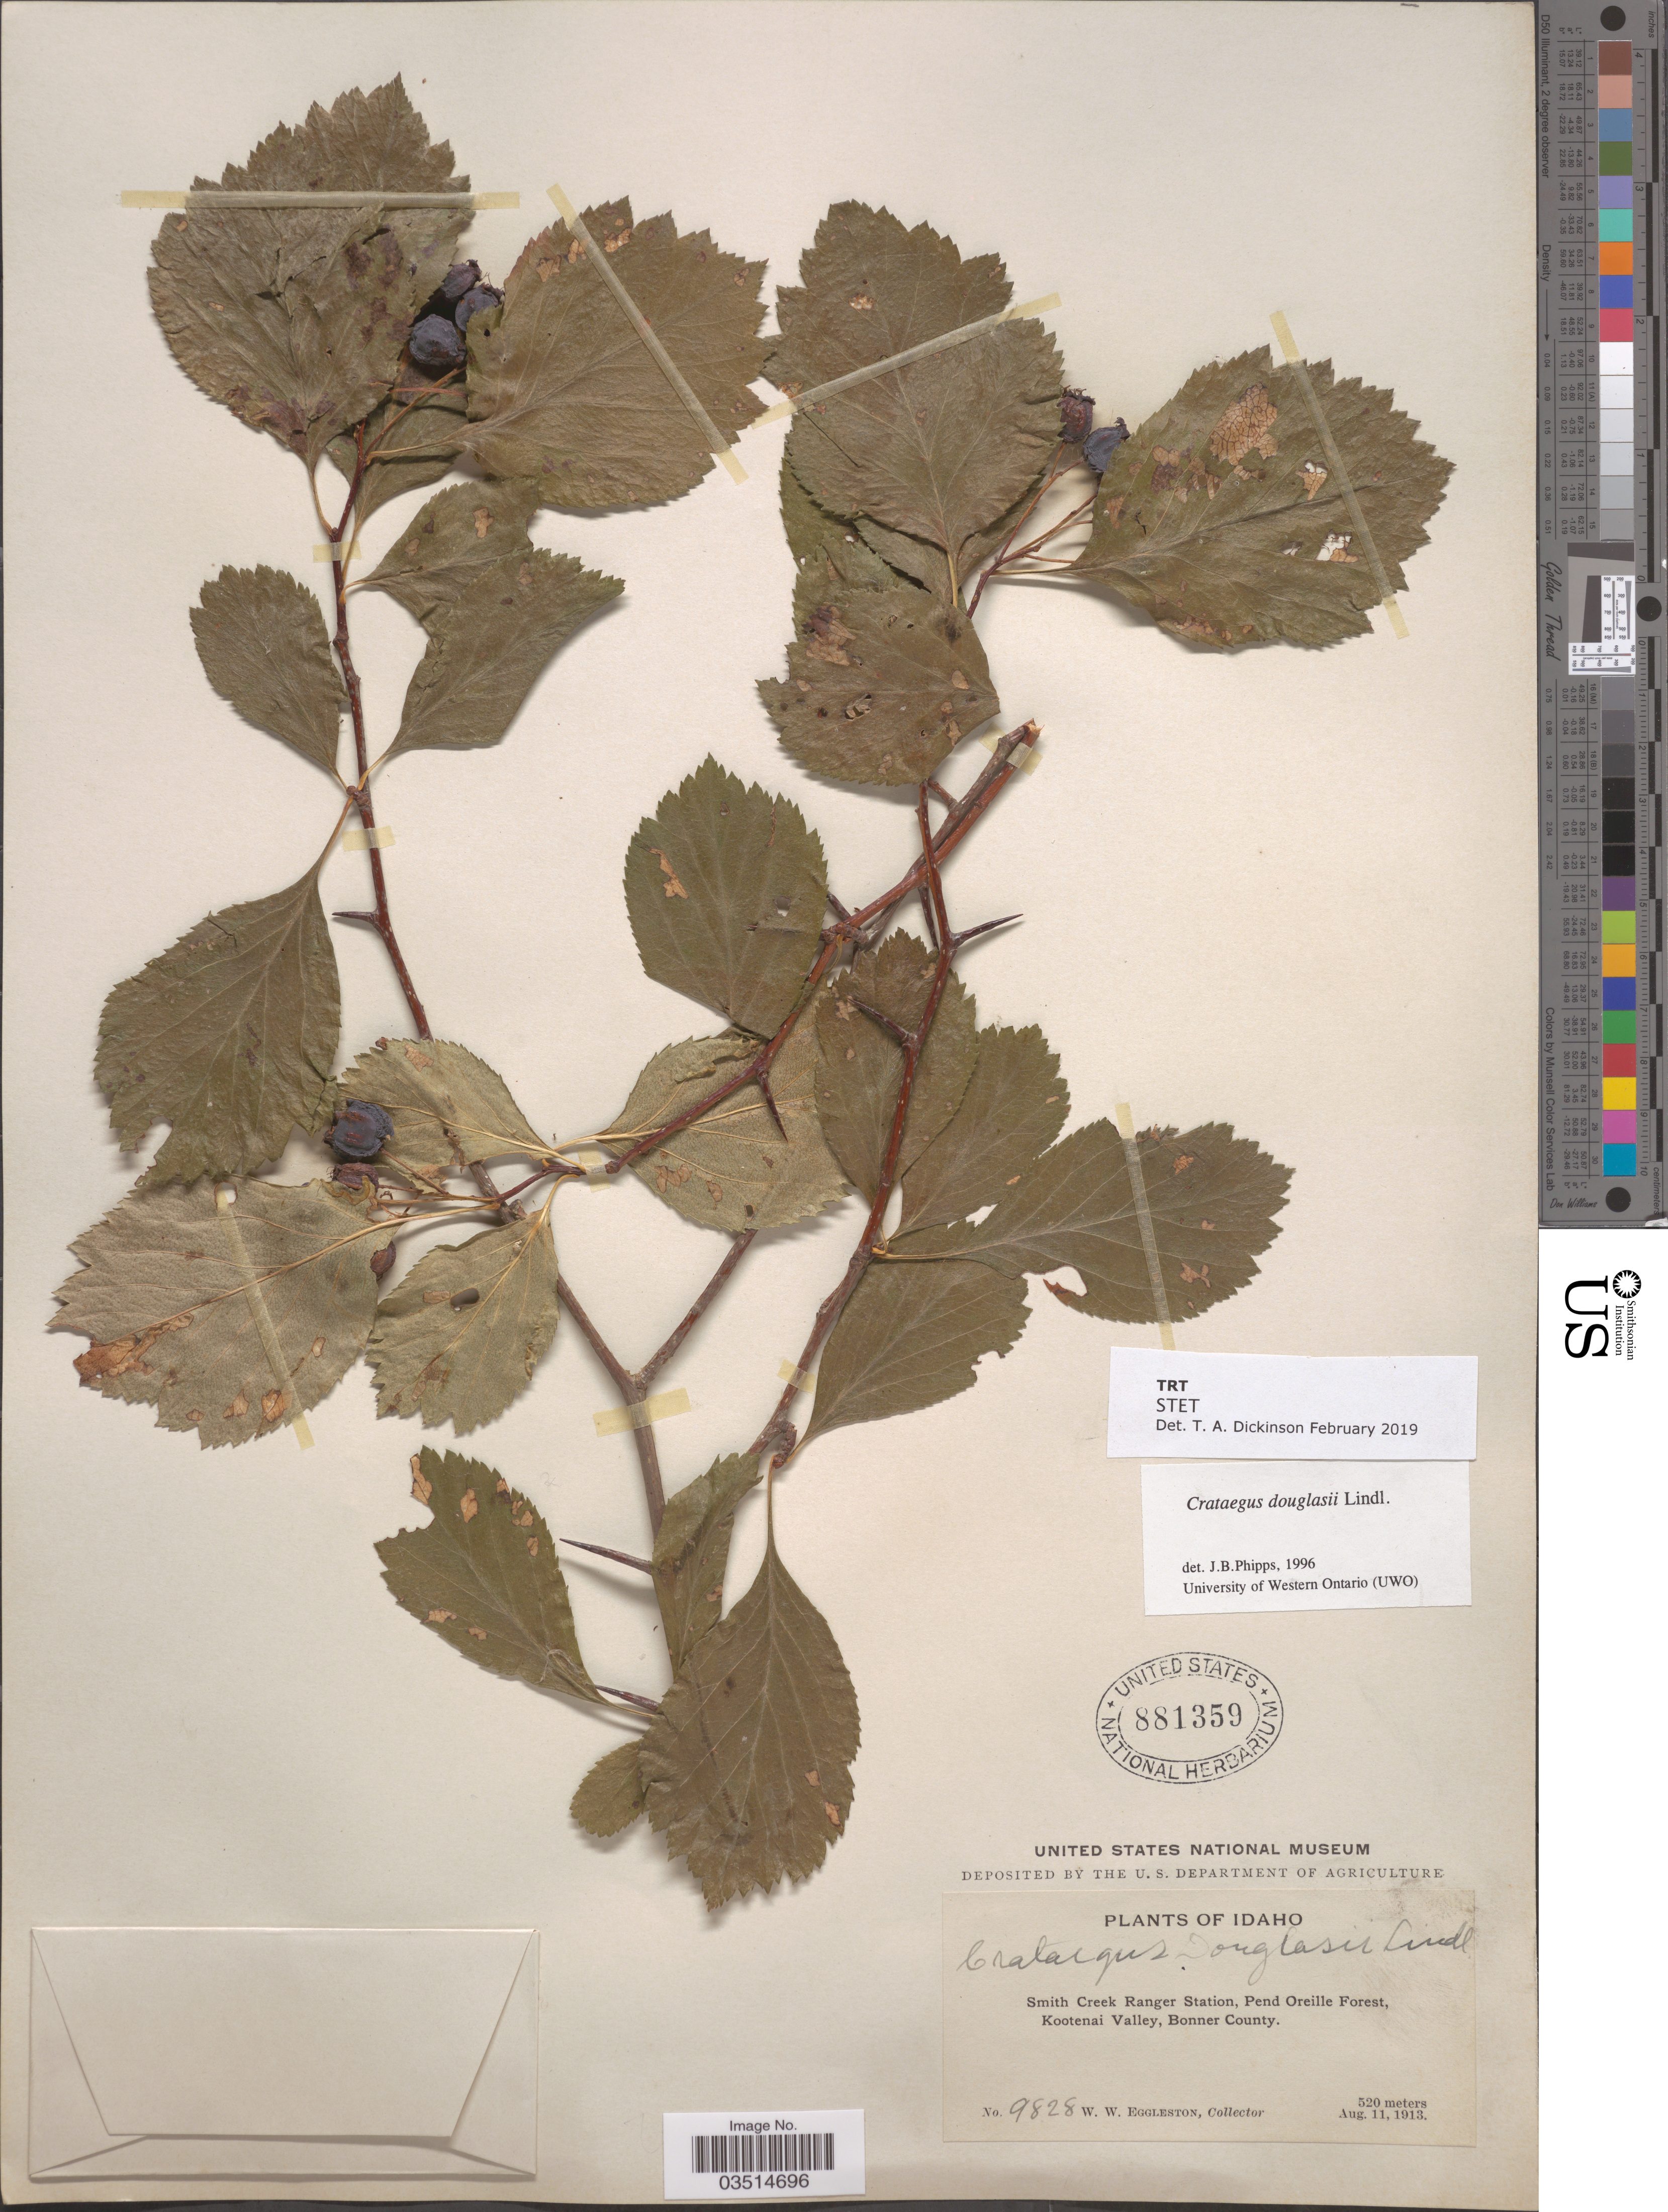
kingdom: Plantae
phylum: Tracheophyta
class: Magnoliopsida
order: Rosales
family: Rosaceae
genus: Crataegus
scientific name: Crataegus douglasii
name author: Lindl.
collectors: W. W. Eggleston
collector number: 9828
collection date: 1913-08-11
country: United States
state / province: Idaho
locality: Smith Creek Ranger Station, Pend Oreille Forestm Kootenai Valley, Bonner County.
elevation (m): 520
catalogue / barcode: US 881359